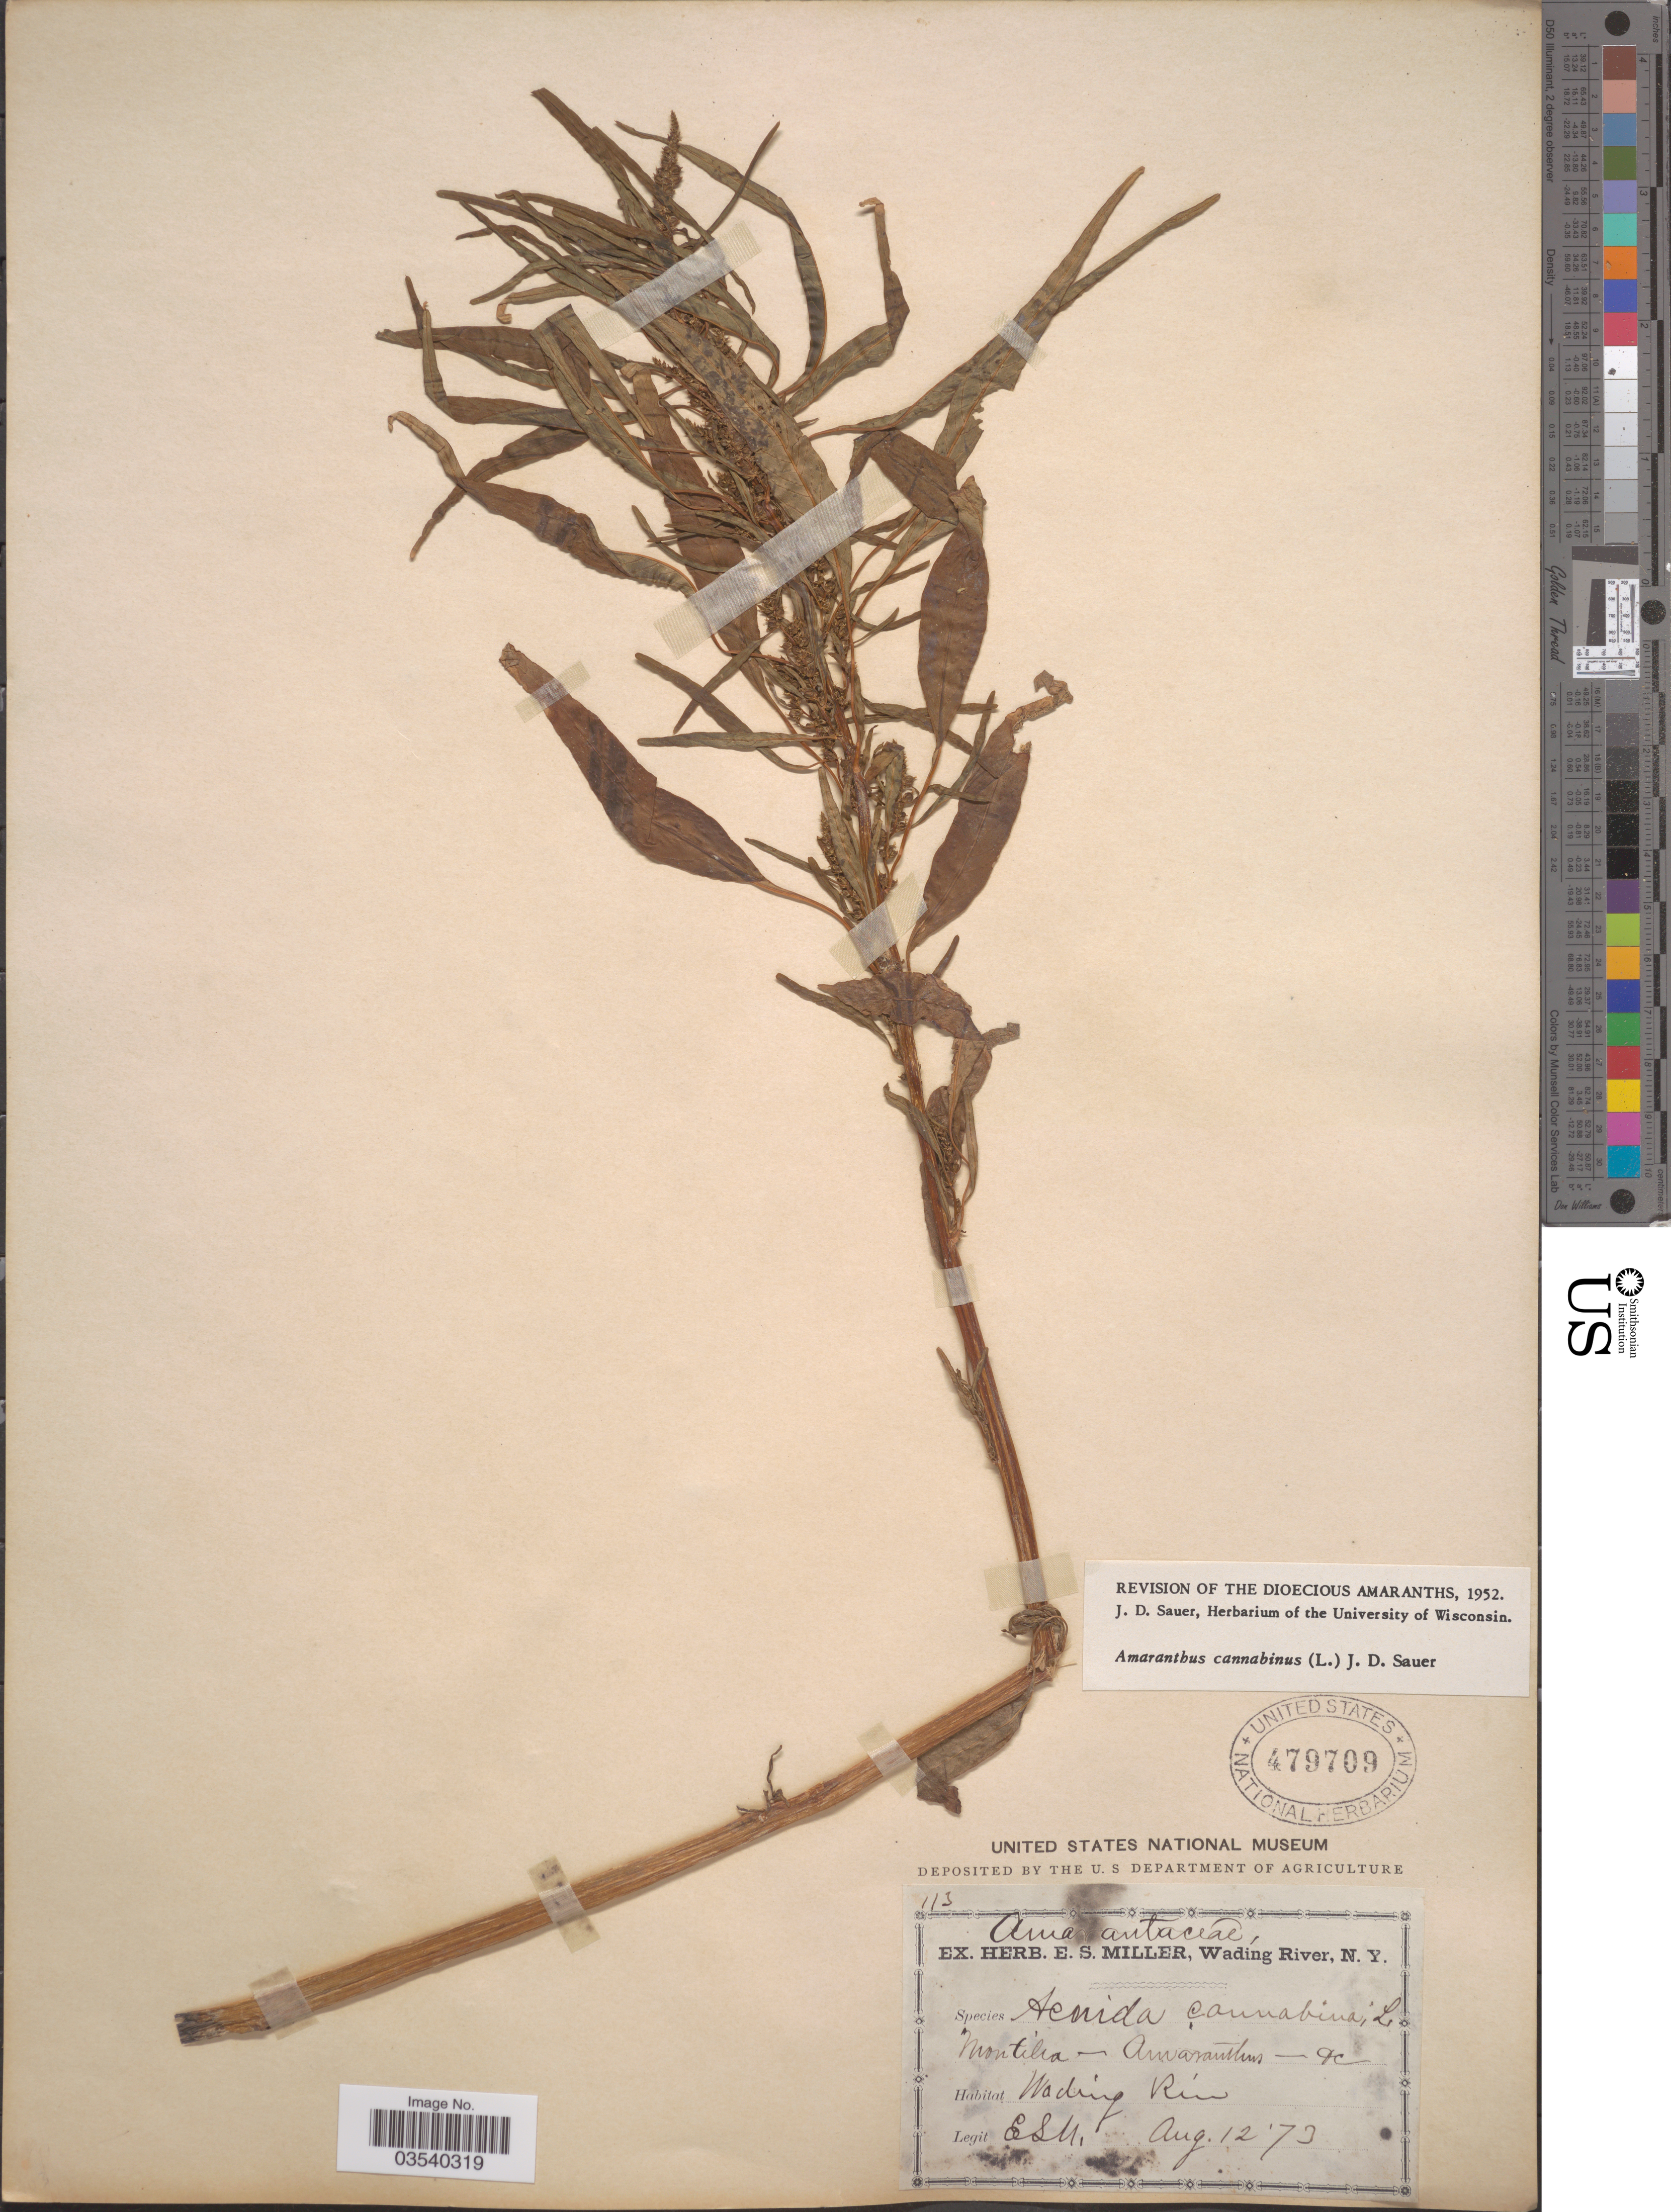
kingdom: Plantae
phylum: Tracheophyta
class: Magnoliopsida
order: Caryophyllales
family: Amaranthaceae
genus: Amaranthus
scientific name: Amaranthus cannabinus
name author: (L.) E.G. F. Sauer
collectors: E. S. Miller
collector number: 113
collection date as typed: Transcribed d/m/y: 12/8/73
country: United States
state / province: New York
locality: Wading River.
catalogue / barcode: US 479709